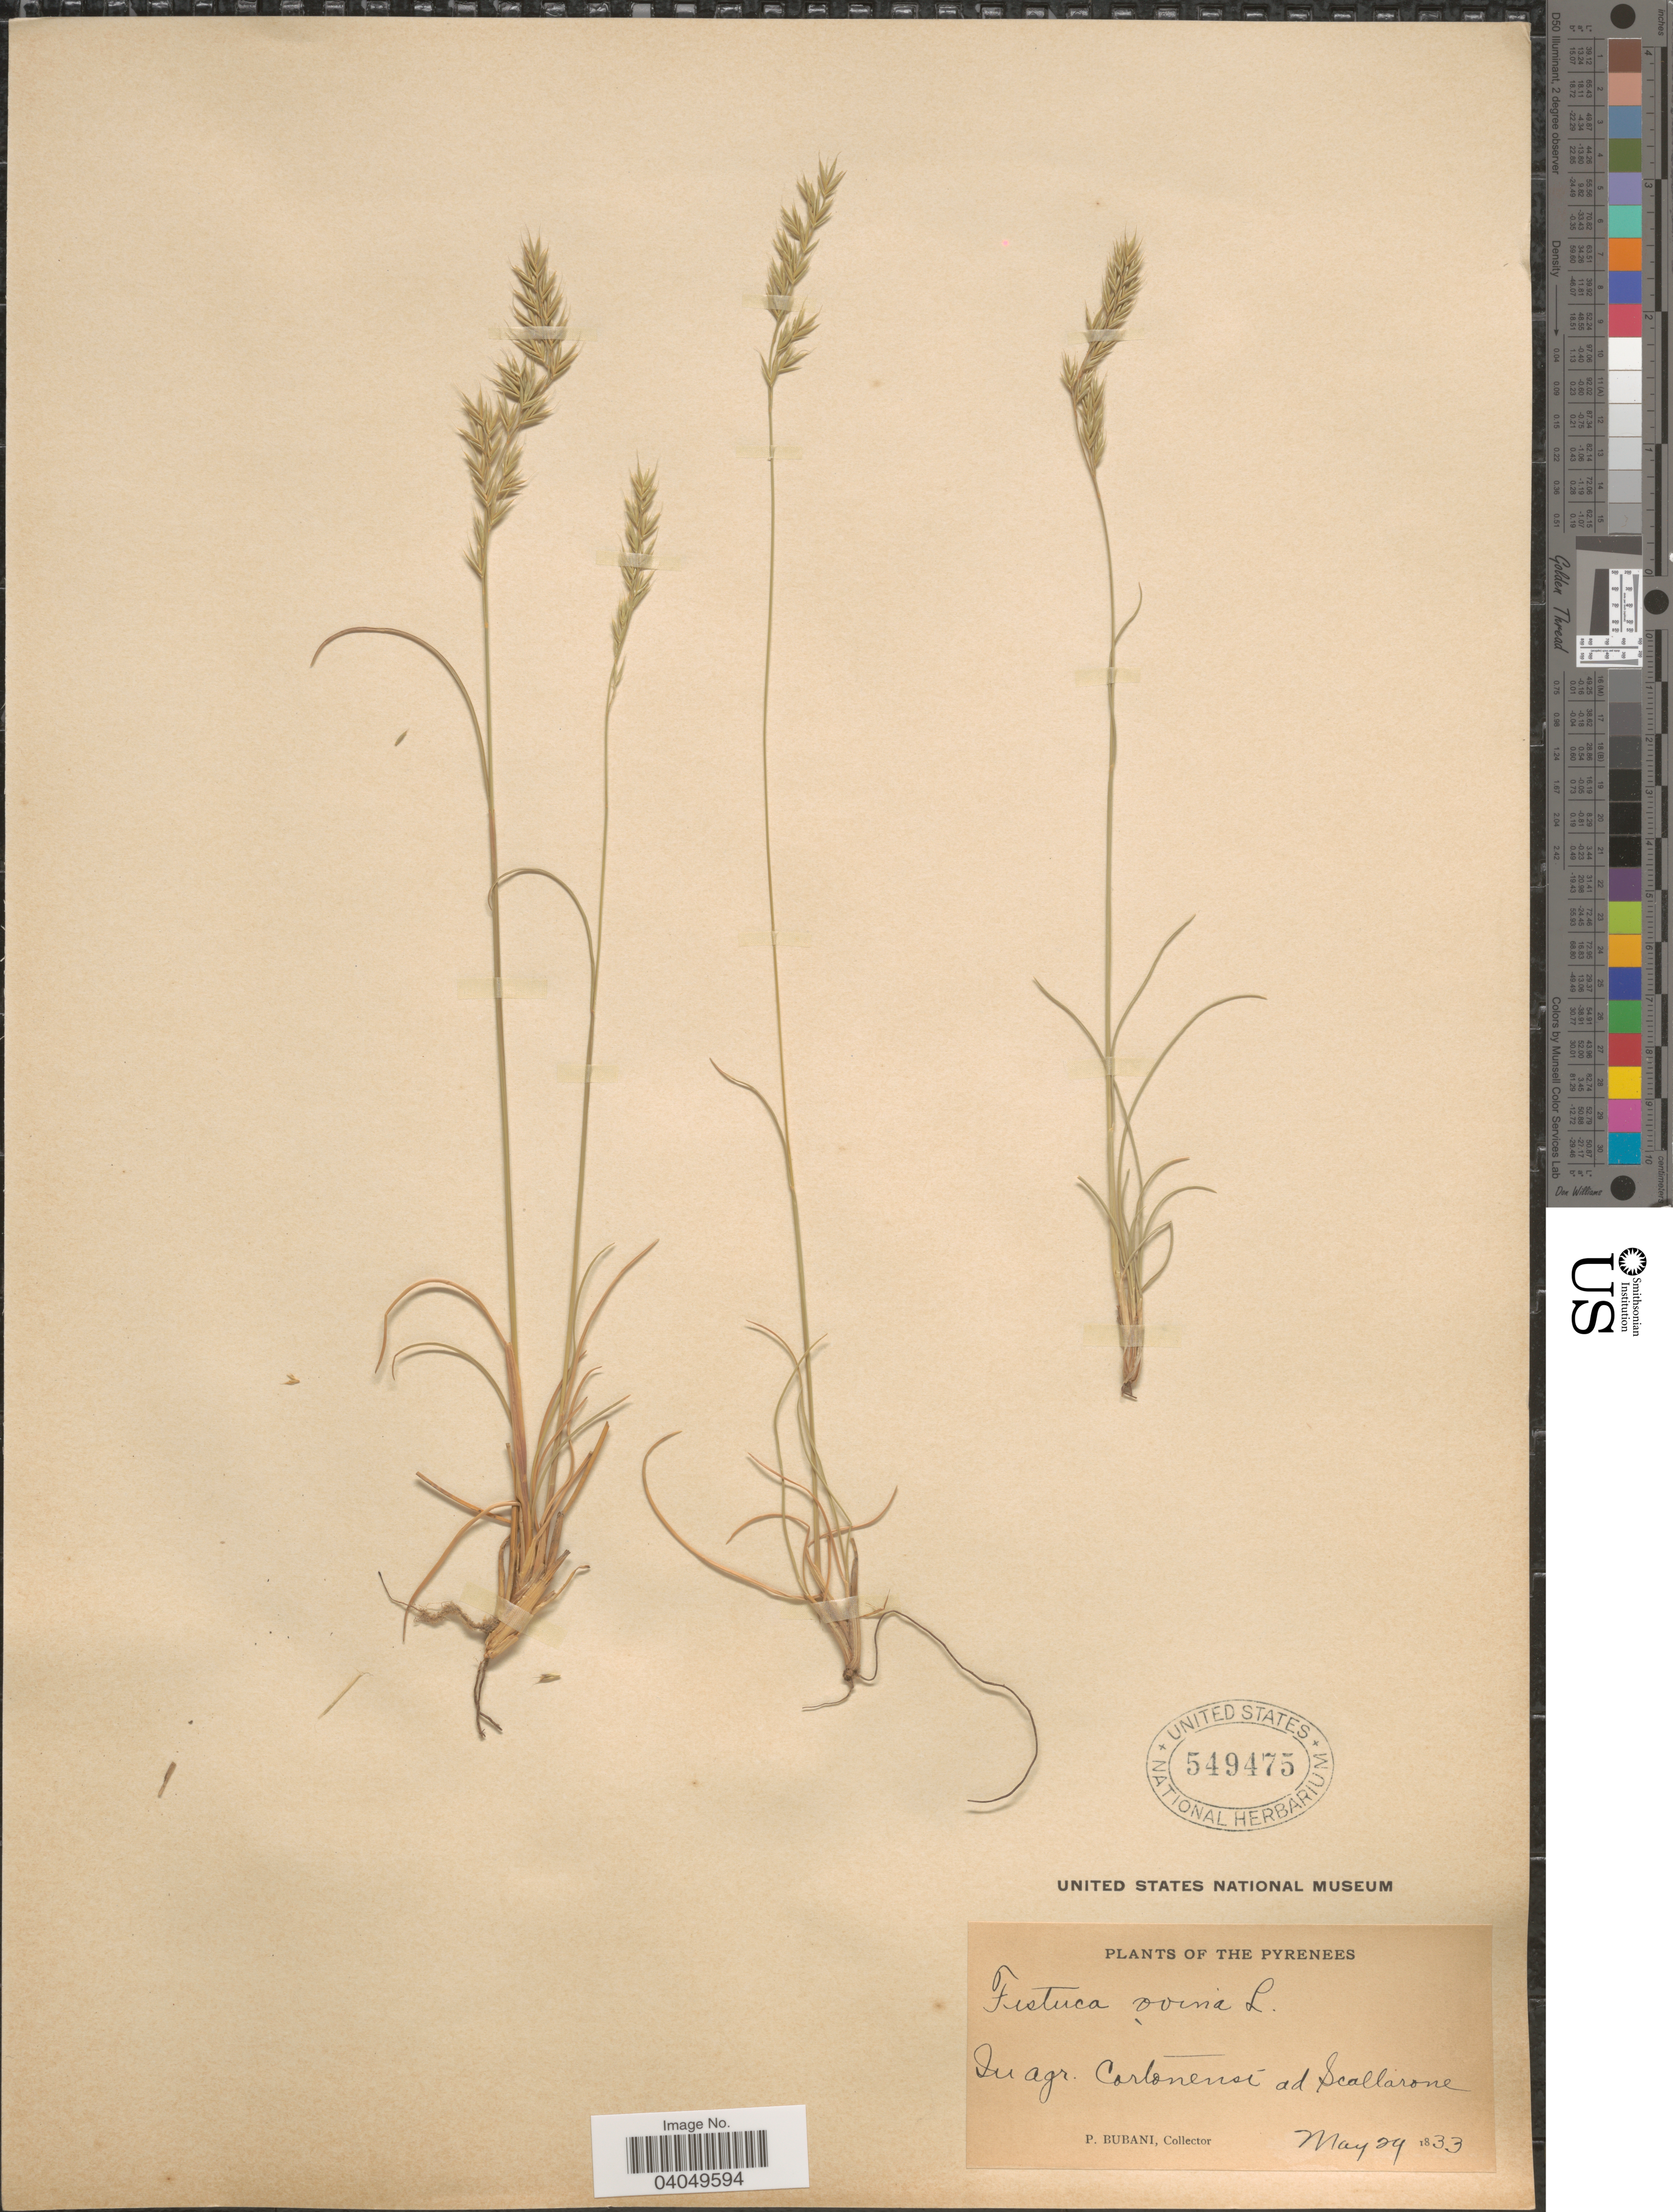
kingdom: Plantae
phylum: Tracheophyta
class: Liliopsida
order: Poales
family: Poaceae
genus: Festuca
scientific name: Festuca ovina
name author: L.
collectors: P. Bubani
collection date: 1833-05-29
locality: The Pyrenees. In agr. Cartonensi ad Scallarone.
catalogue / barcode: US 549475